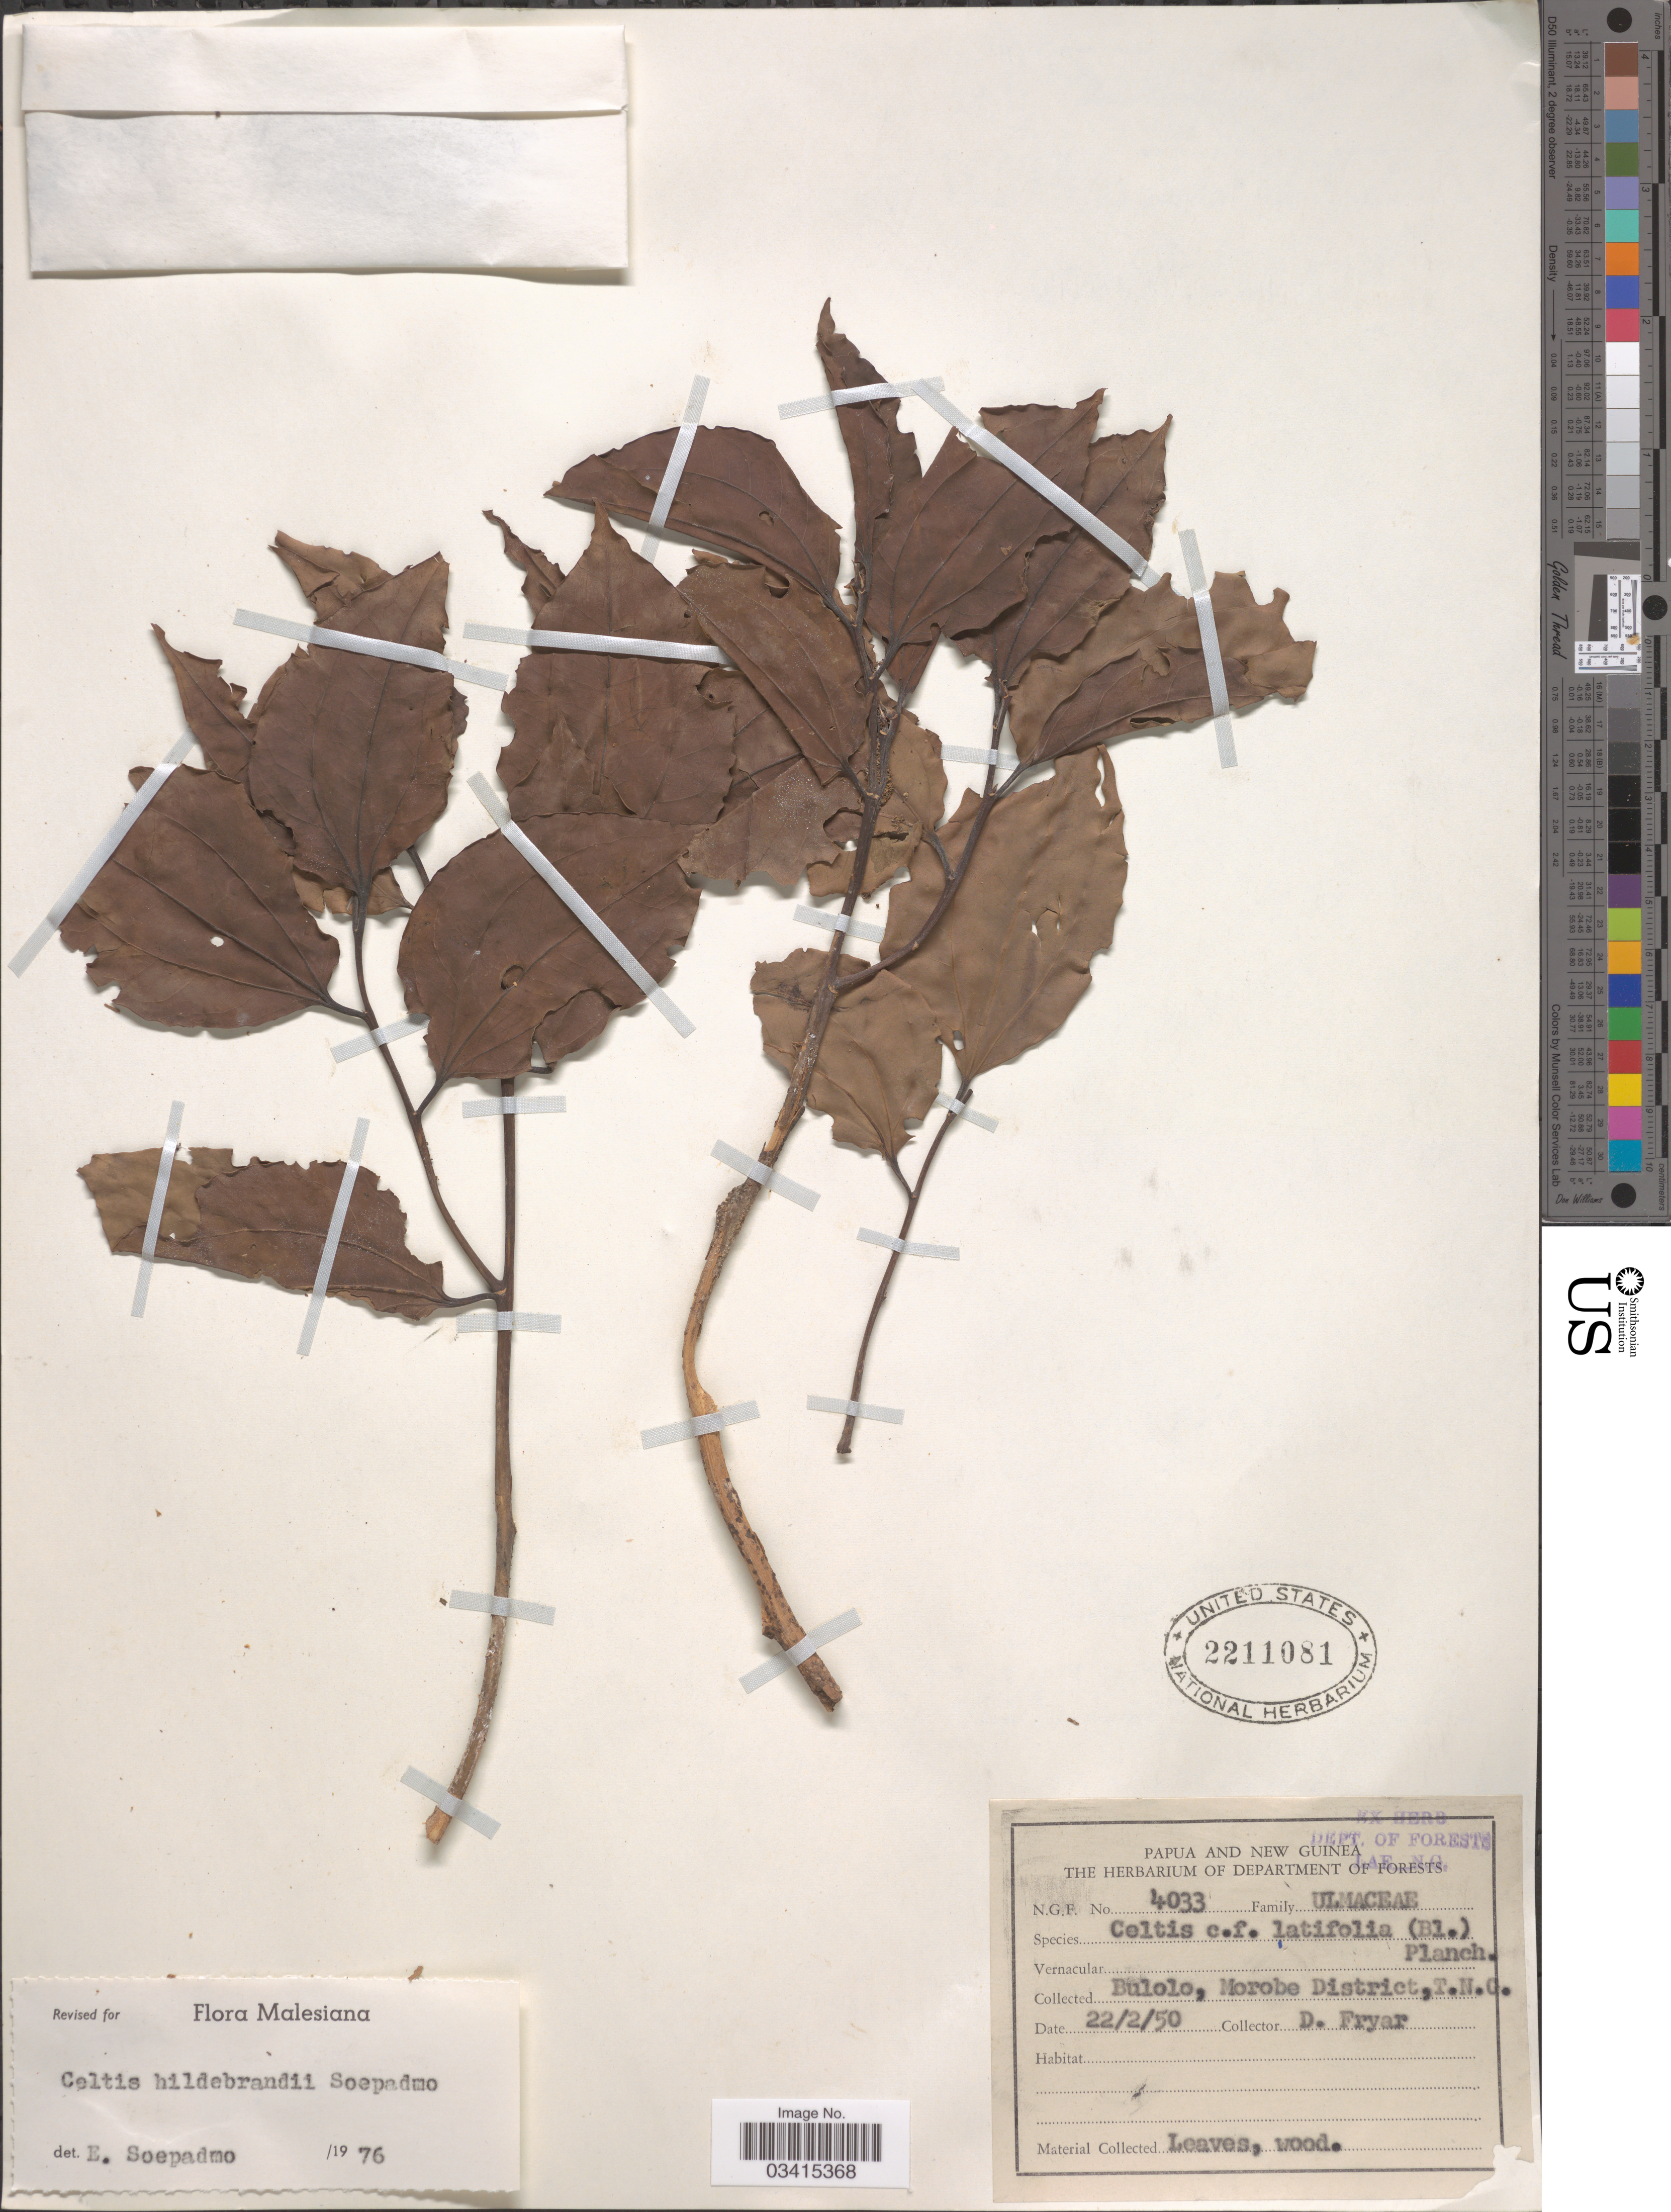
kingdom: Plantae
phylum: Tracheophyta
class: Magnoliopsida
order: Rosales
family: Cannabaceae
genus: Celtis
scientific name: Celtis hildebrandii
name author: Soepadmo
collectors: D. Fryar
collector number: NGF 4033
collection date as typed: Transcribed d/m/y: 22/2/50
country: Papua New Guinea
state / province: Morobe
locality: Papua and New Guinea. Bulolo, Morobe District, T.N.G.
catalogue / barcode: US 2211081